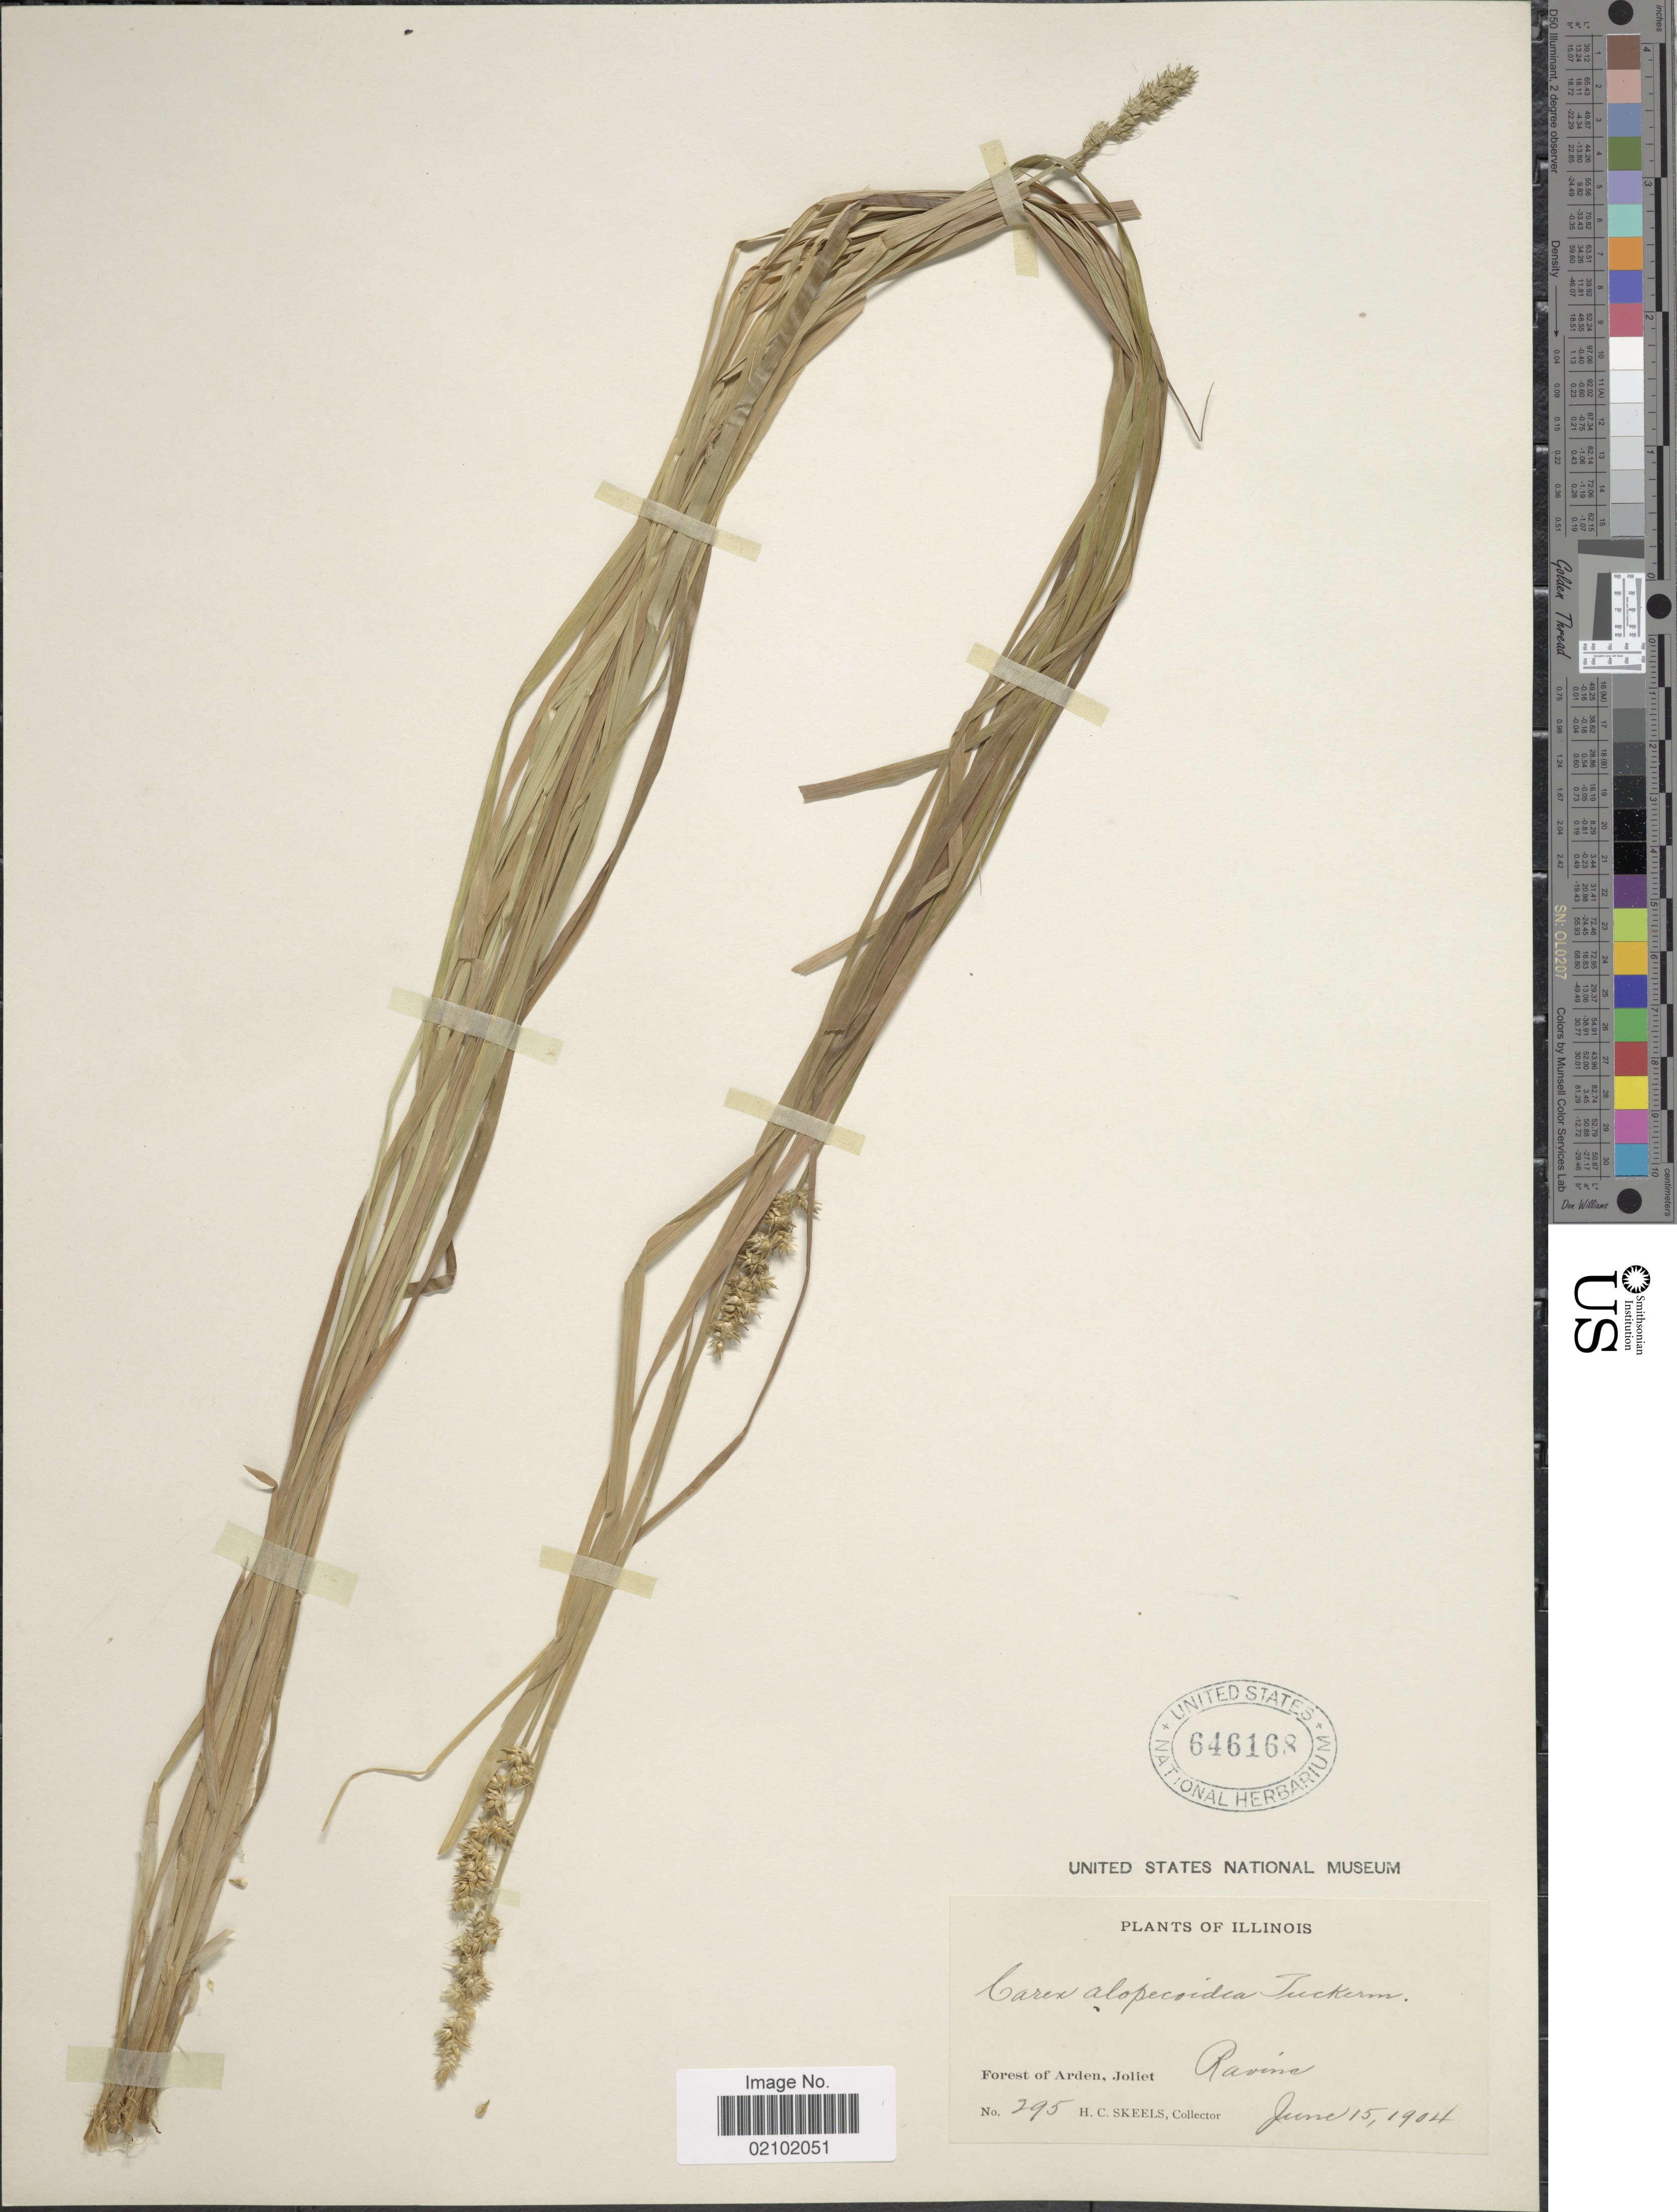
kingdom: Plantae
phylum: Tracheophyta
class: Liliopsida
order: Poales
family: Cyperaceae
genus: Carex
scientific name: Carex alopecoidea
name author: Tuck.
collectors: H. Skeels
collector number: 295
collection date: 1904-06-15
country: United States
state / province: Illinois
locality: Forest of Arden, Joliet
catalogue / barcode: US 646168